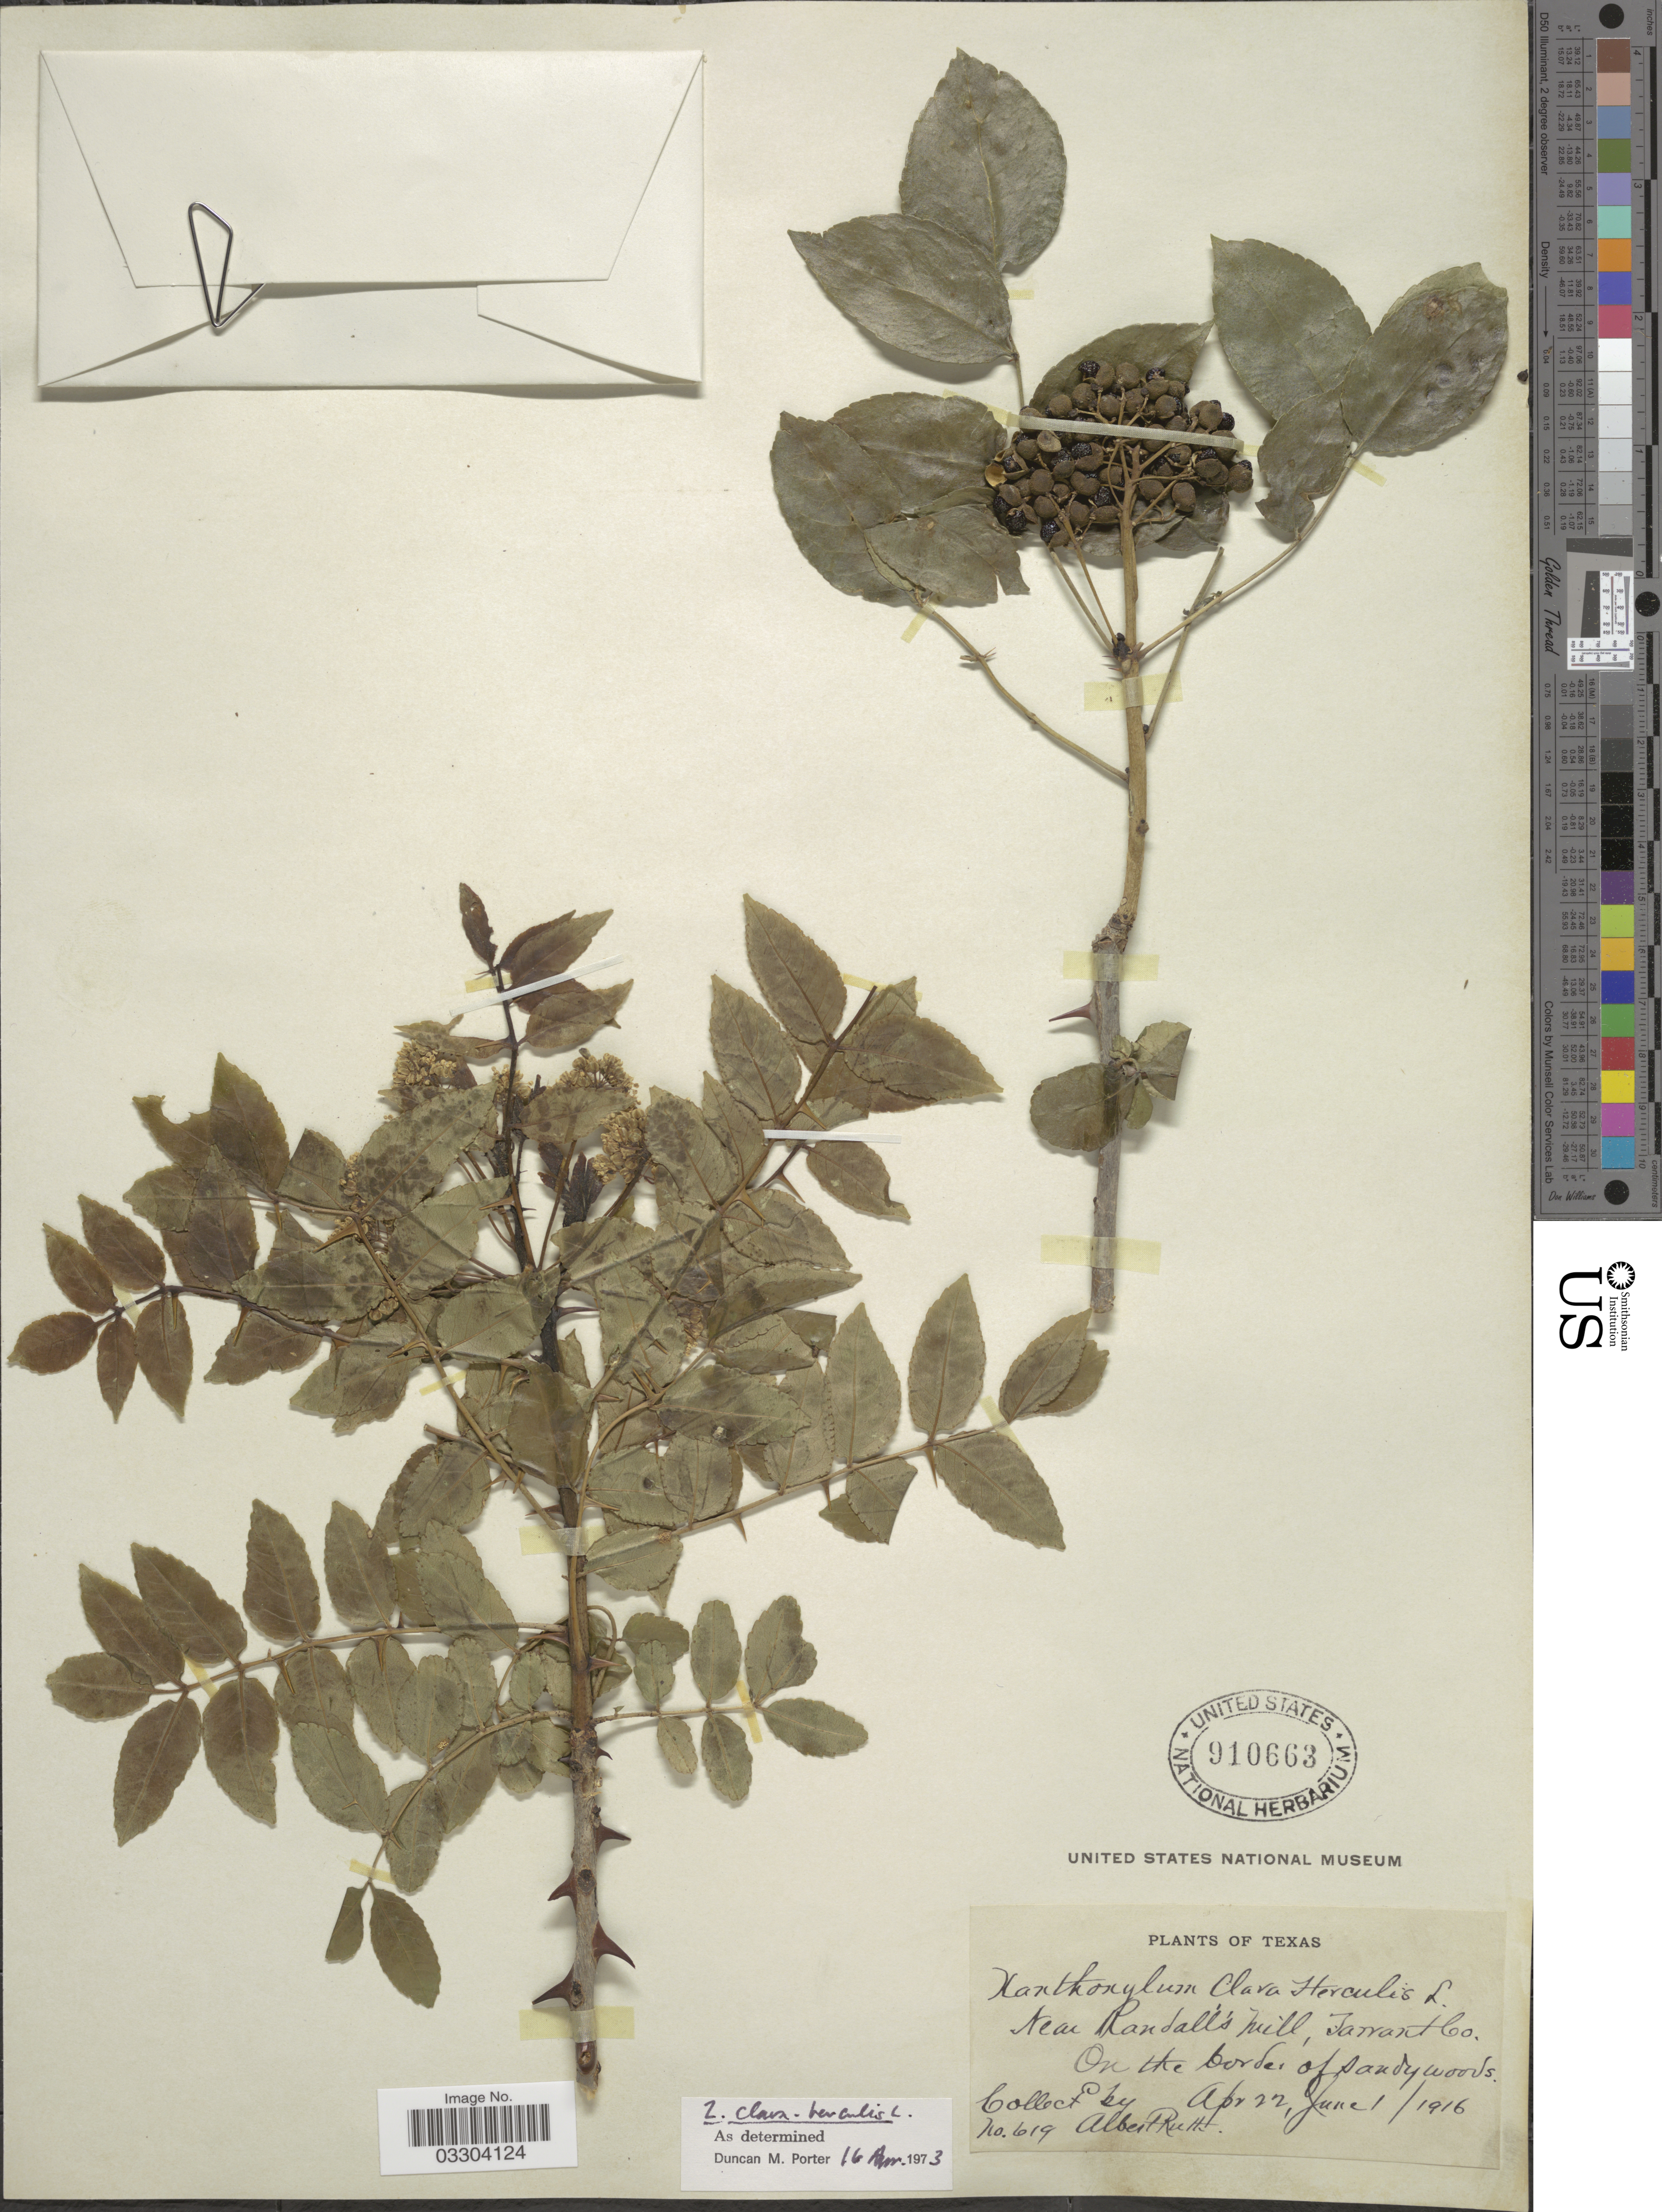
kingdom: Plantae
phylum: Tracheophyta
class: Magnoliopsida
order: Sapindales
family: Rutaceae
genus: Zanthoxylum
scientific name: Zanthoxylum clava-herculis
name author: L.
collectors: A. Ruth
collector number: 619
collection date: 1916-04-22/1916-06-01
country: United States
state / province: Texas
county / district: Tarrant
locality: Near Randall's Mill, Tarrant Co.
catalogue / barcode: US 910663